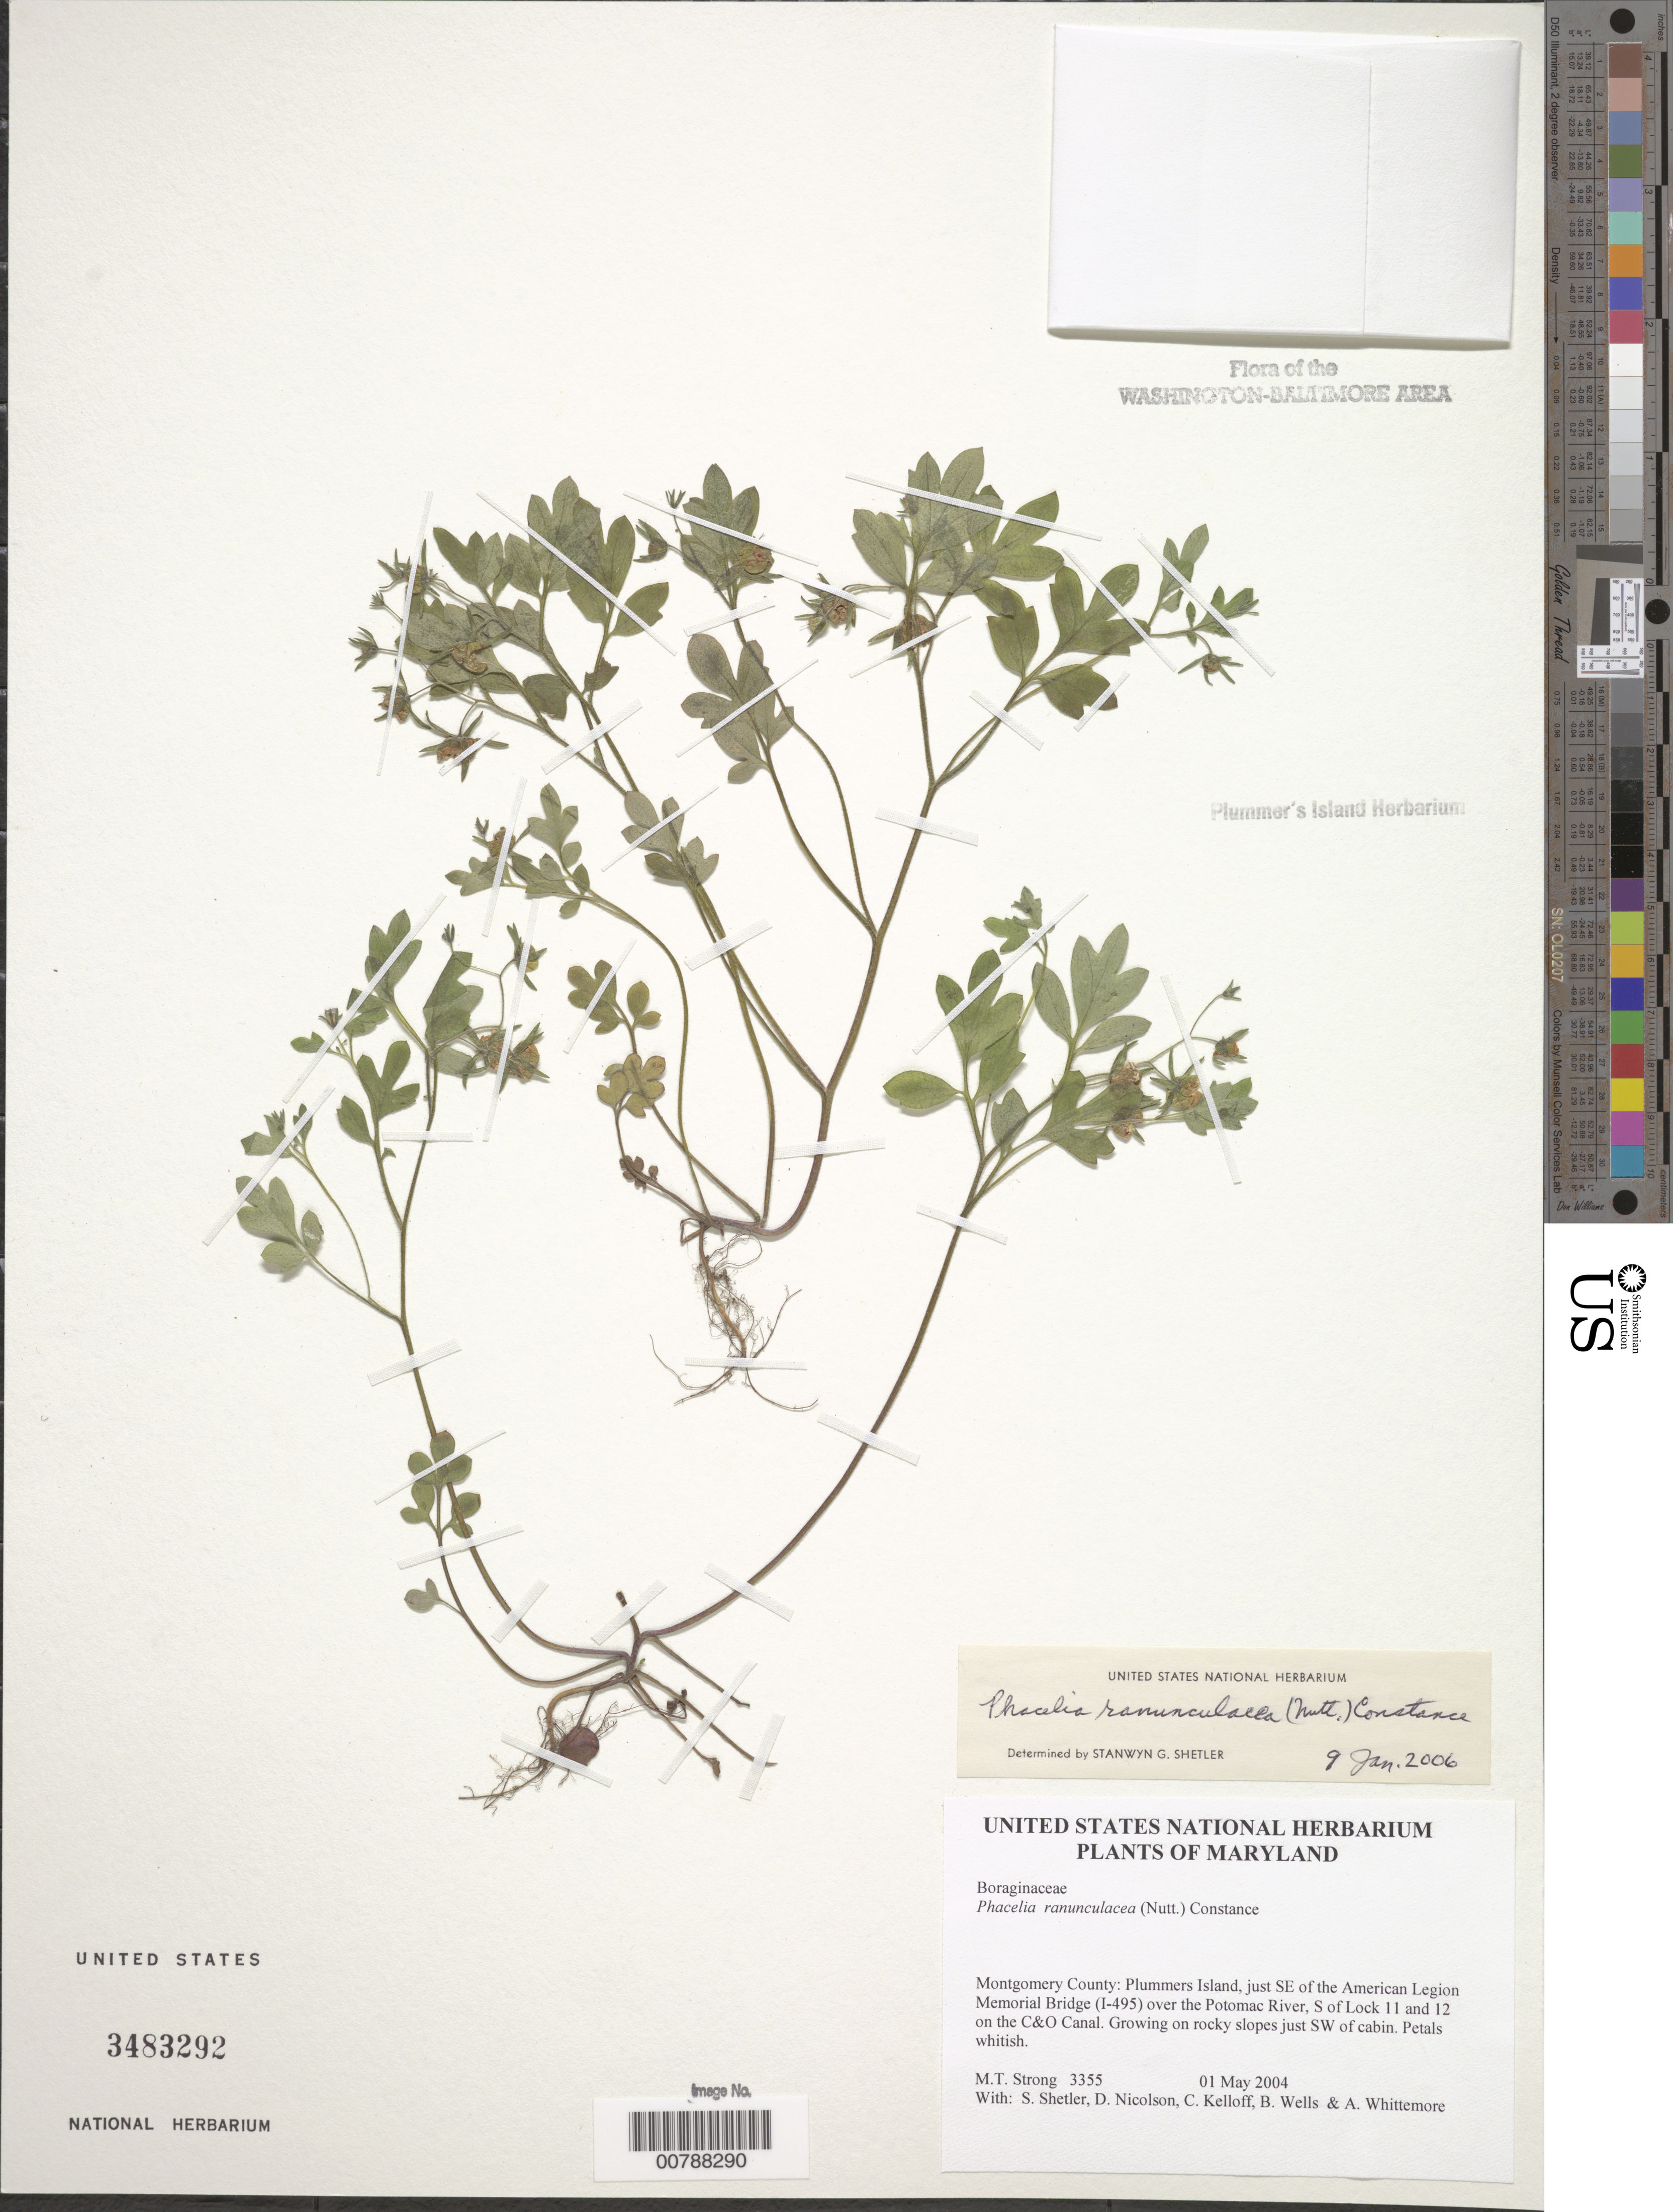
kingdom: Plantae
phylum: Tracheophyta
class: Magnoliopsida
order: Boraginales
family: Hydrophyllaceae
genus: Phacelia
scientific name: Phacelia ranunculacea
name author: (Nutt.) Constance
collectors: M. T. Strong, S. Shetler, D. H. Nicolson, C. L. Kelloff, B. Wells & A. Whittemore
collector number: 3355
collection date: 2004-05-01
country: United States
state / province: Maryland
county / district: Montgomery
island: Plummers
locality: Plummers Island, just SE of the American Legion Memorial Bridge (I-495) over the Potomac River, S of Lock 11 and 12 on the C&O Canal.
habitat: Growing on rocky slopes.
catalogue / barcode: US 3483292